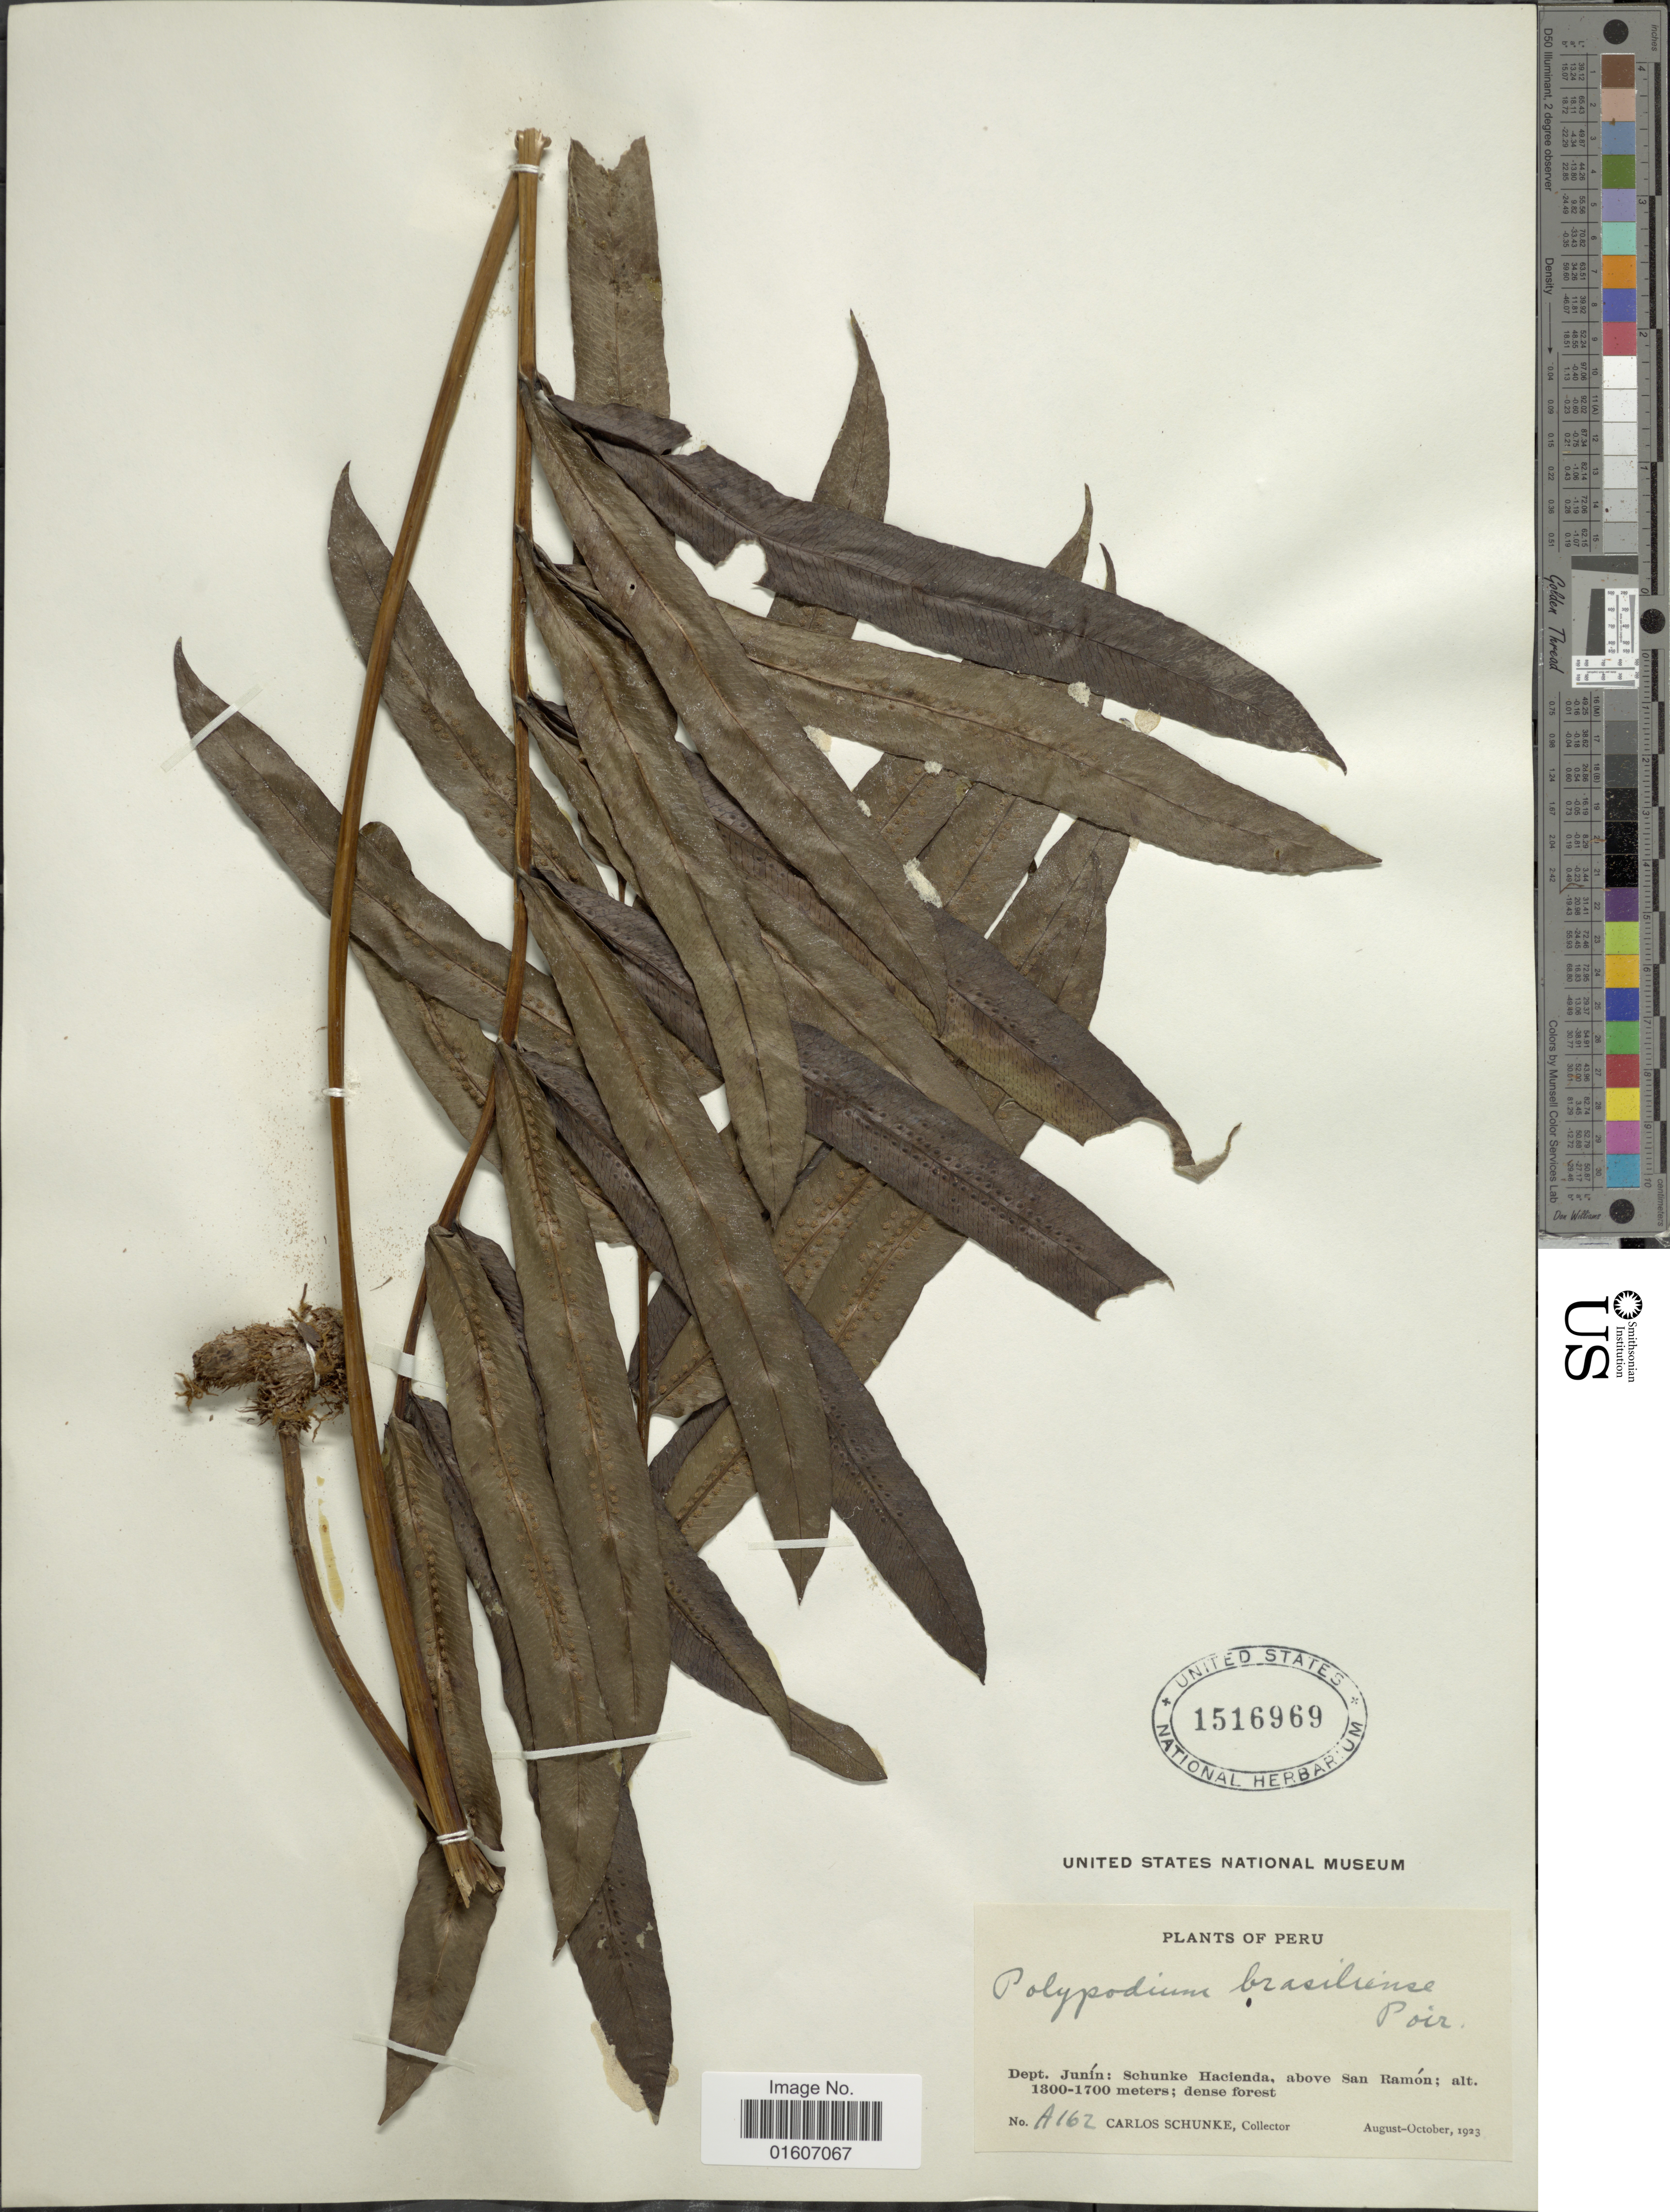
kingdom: Plantae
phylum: Tracheophyta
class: Polypodiopsida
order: Polypodiales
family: Polypodiaceae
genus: Serpocaulon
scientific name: Serpocaulon triseriale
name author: (Sw.) A.R. Sm.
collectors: C. Schunke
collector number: A162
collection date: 1923-08/1923-10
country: Peru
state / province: Junín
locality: Dept. Junín: Schunke Hacienda, above San Ramón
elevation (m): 1300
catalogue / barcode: US 1516969